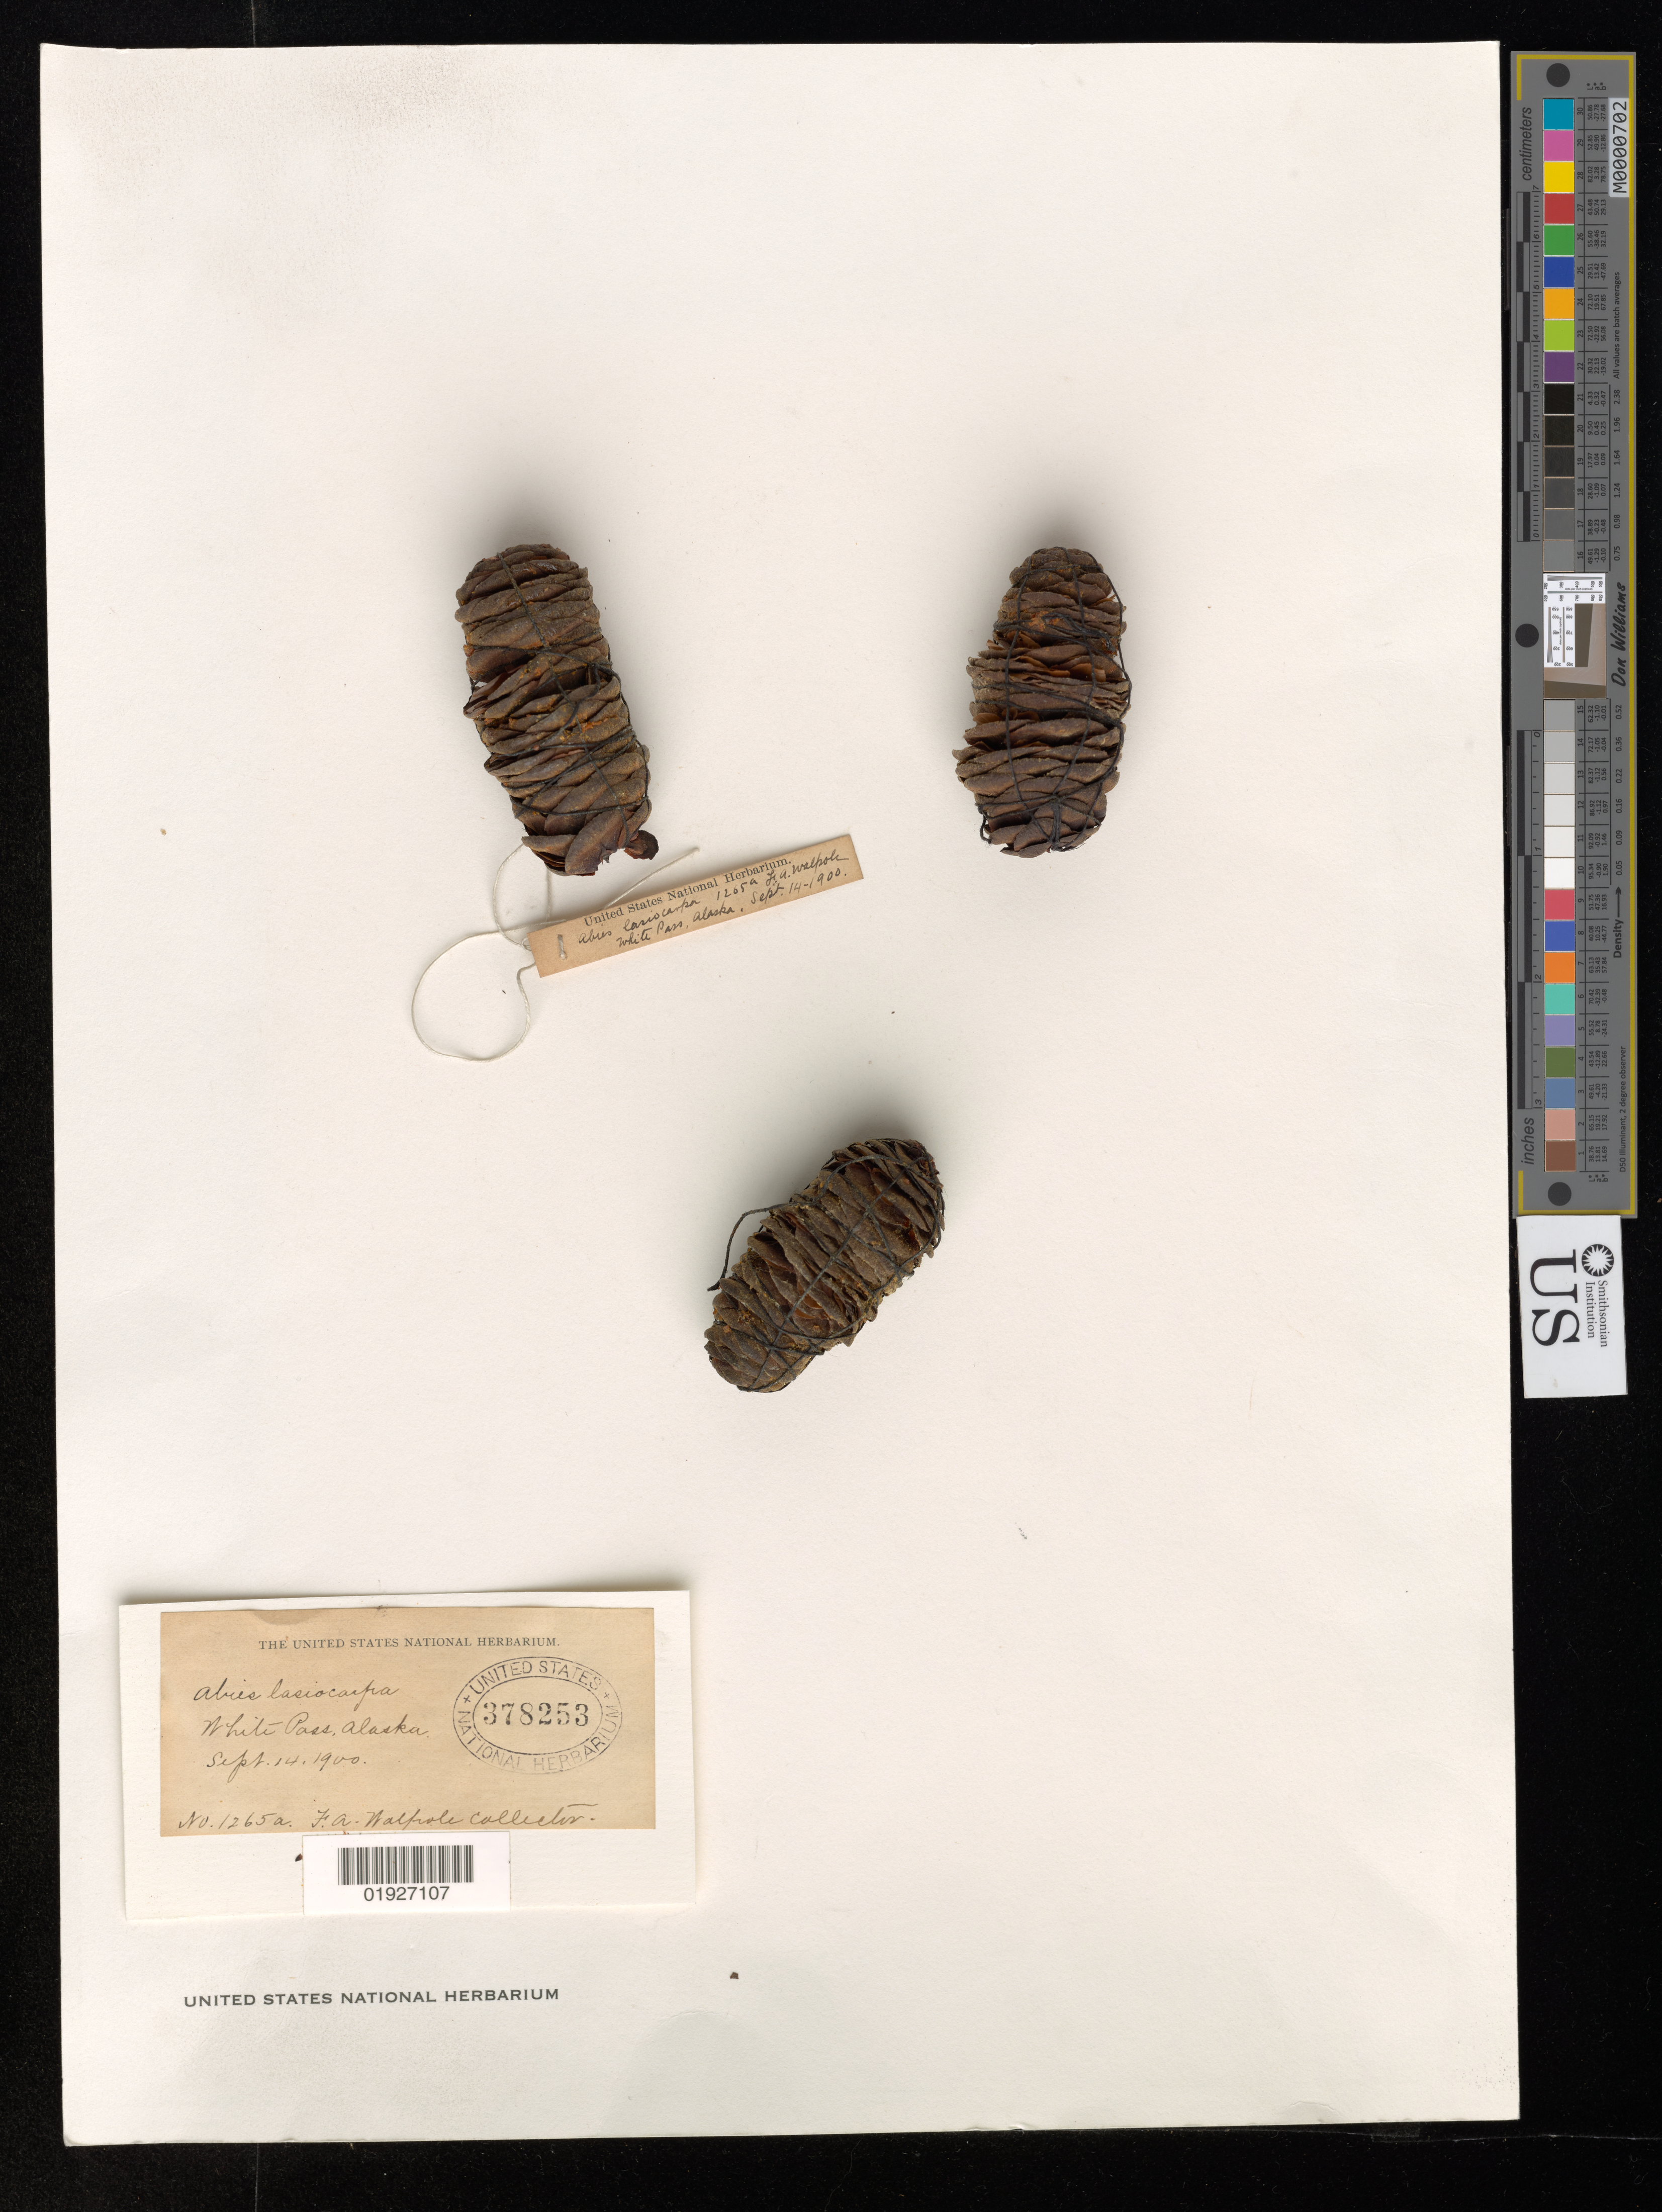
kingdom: Plantae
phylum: Tracheophyta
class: Pinopsida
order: Pinales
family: Pinaceae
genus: Abies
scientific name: Abies lasiocarpa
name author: (Hook.) Nutt.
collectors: F. Walpole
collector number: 1265a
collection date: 1900-09-14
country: United States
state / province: Alaska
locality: White Pass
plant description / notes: USNH 378253